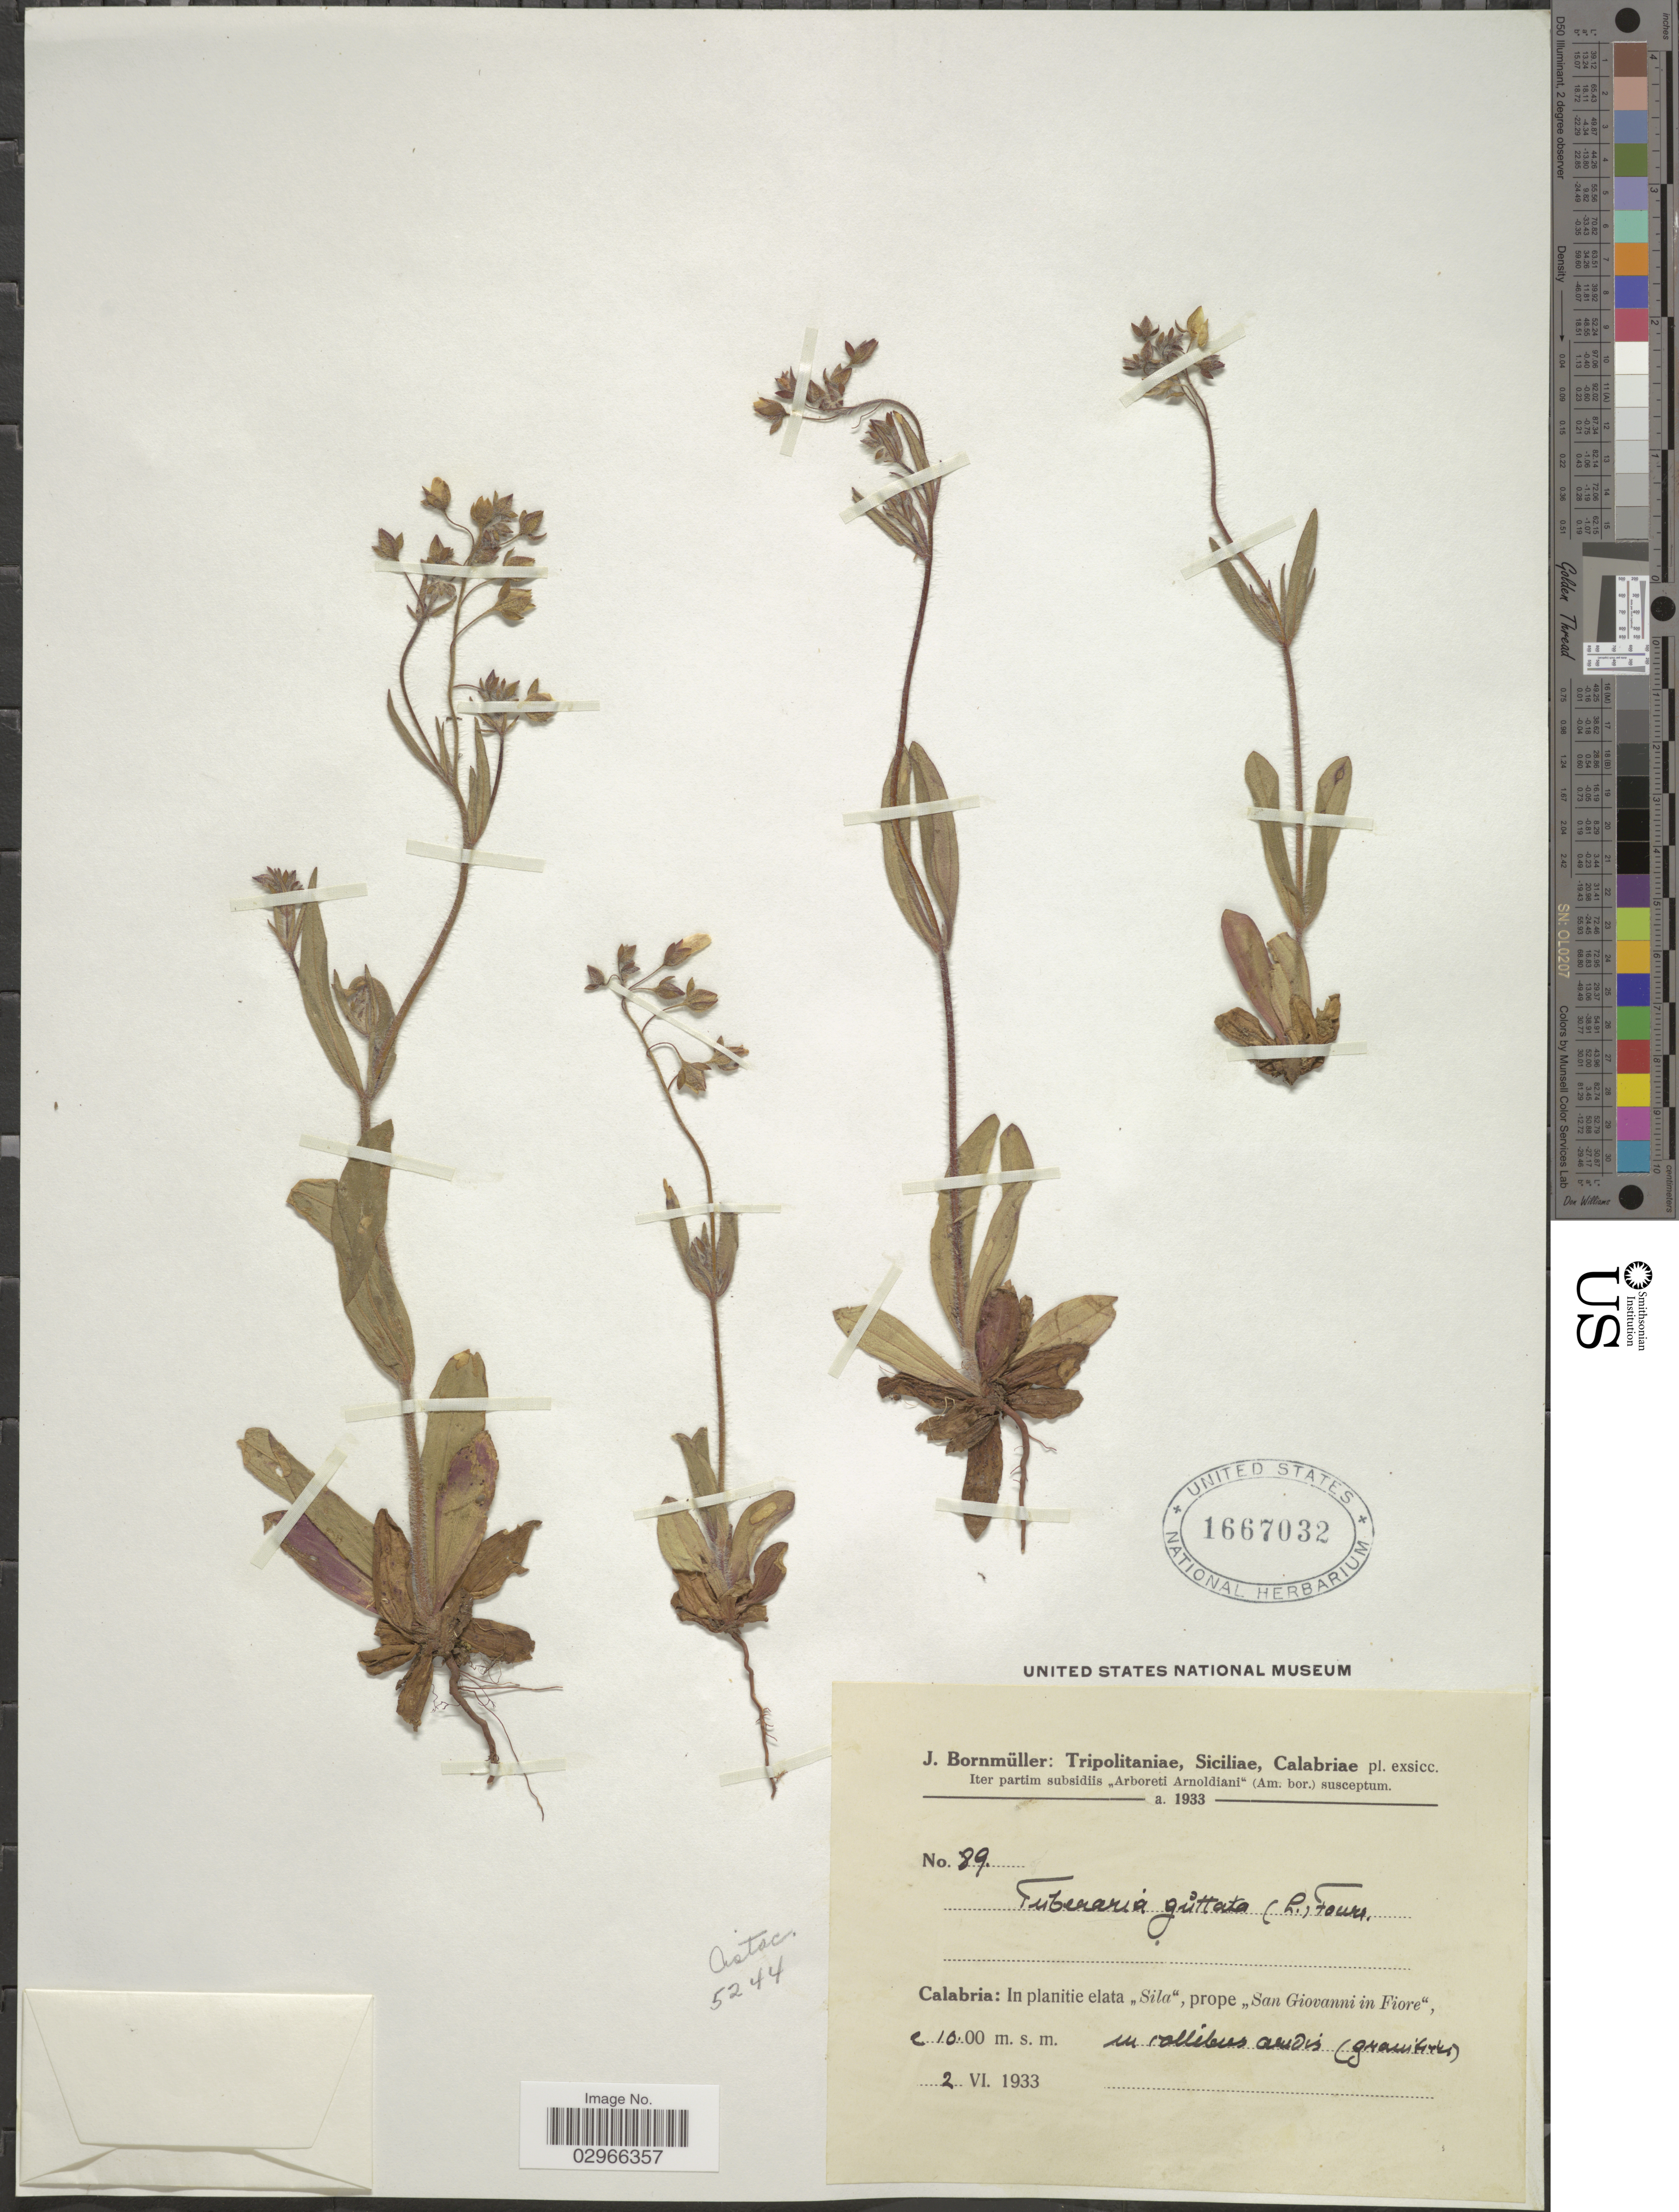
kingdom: Plantae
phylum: Tracheophyta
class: Magnoliopsida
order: Malvales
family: Cistaceae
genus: Tuberaria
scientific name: Tuberaria guttata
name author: (L.) Fourr.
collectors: J. Bornmüller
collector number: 89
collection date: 1933-06-02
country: Italy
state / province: Calabria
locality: In planitie elata "Sila", prope "San Giovanni in Fiore", in collibus andis (granistus). [interpreted]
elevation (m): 1000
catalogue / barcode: US 1667032